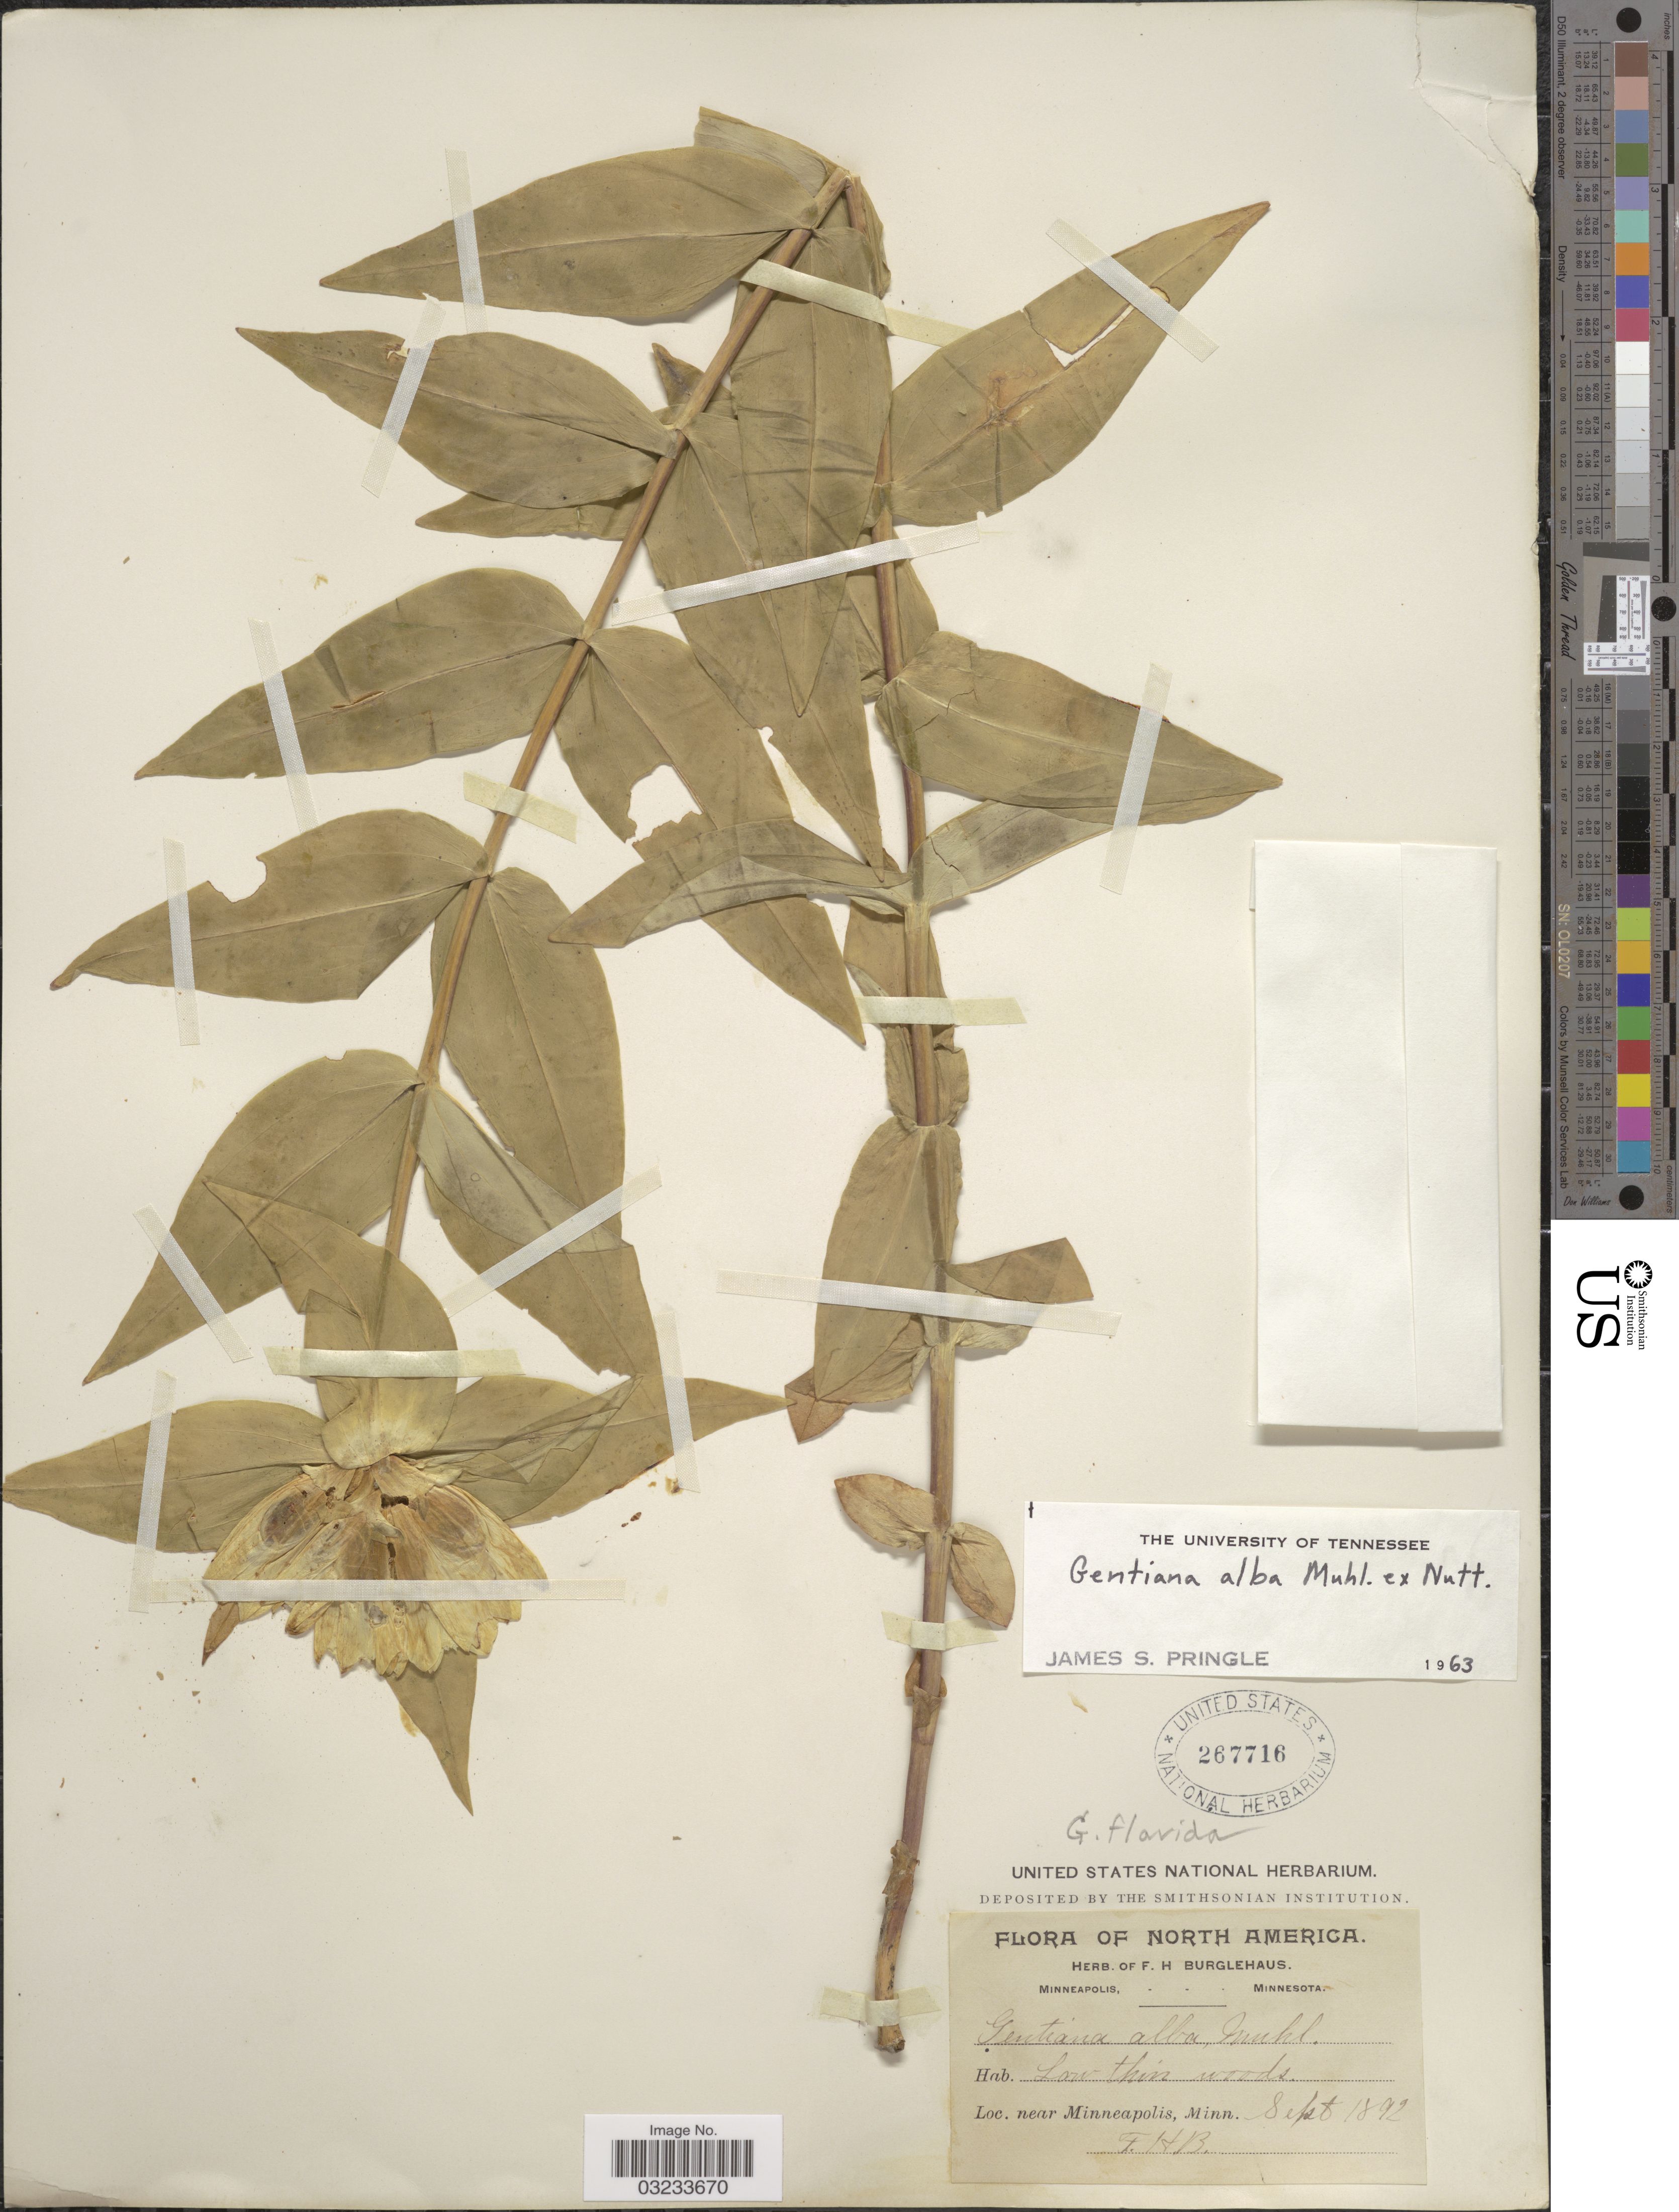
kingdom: Plantae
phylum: Tracheophyta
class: Magnoliopsida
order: Gentianales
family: Gentianaceae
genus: Gentiana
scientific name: Gentiana alba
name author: Muhl. ex J. McNab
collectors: F. Burglehaus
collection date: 1892-09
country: United States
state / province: Minnesota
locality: Near Minneapolis.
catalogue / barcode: US 267716